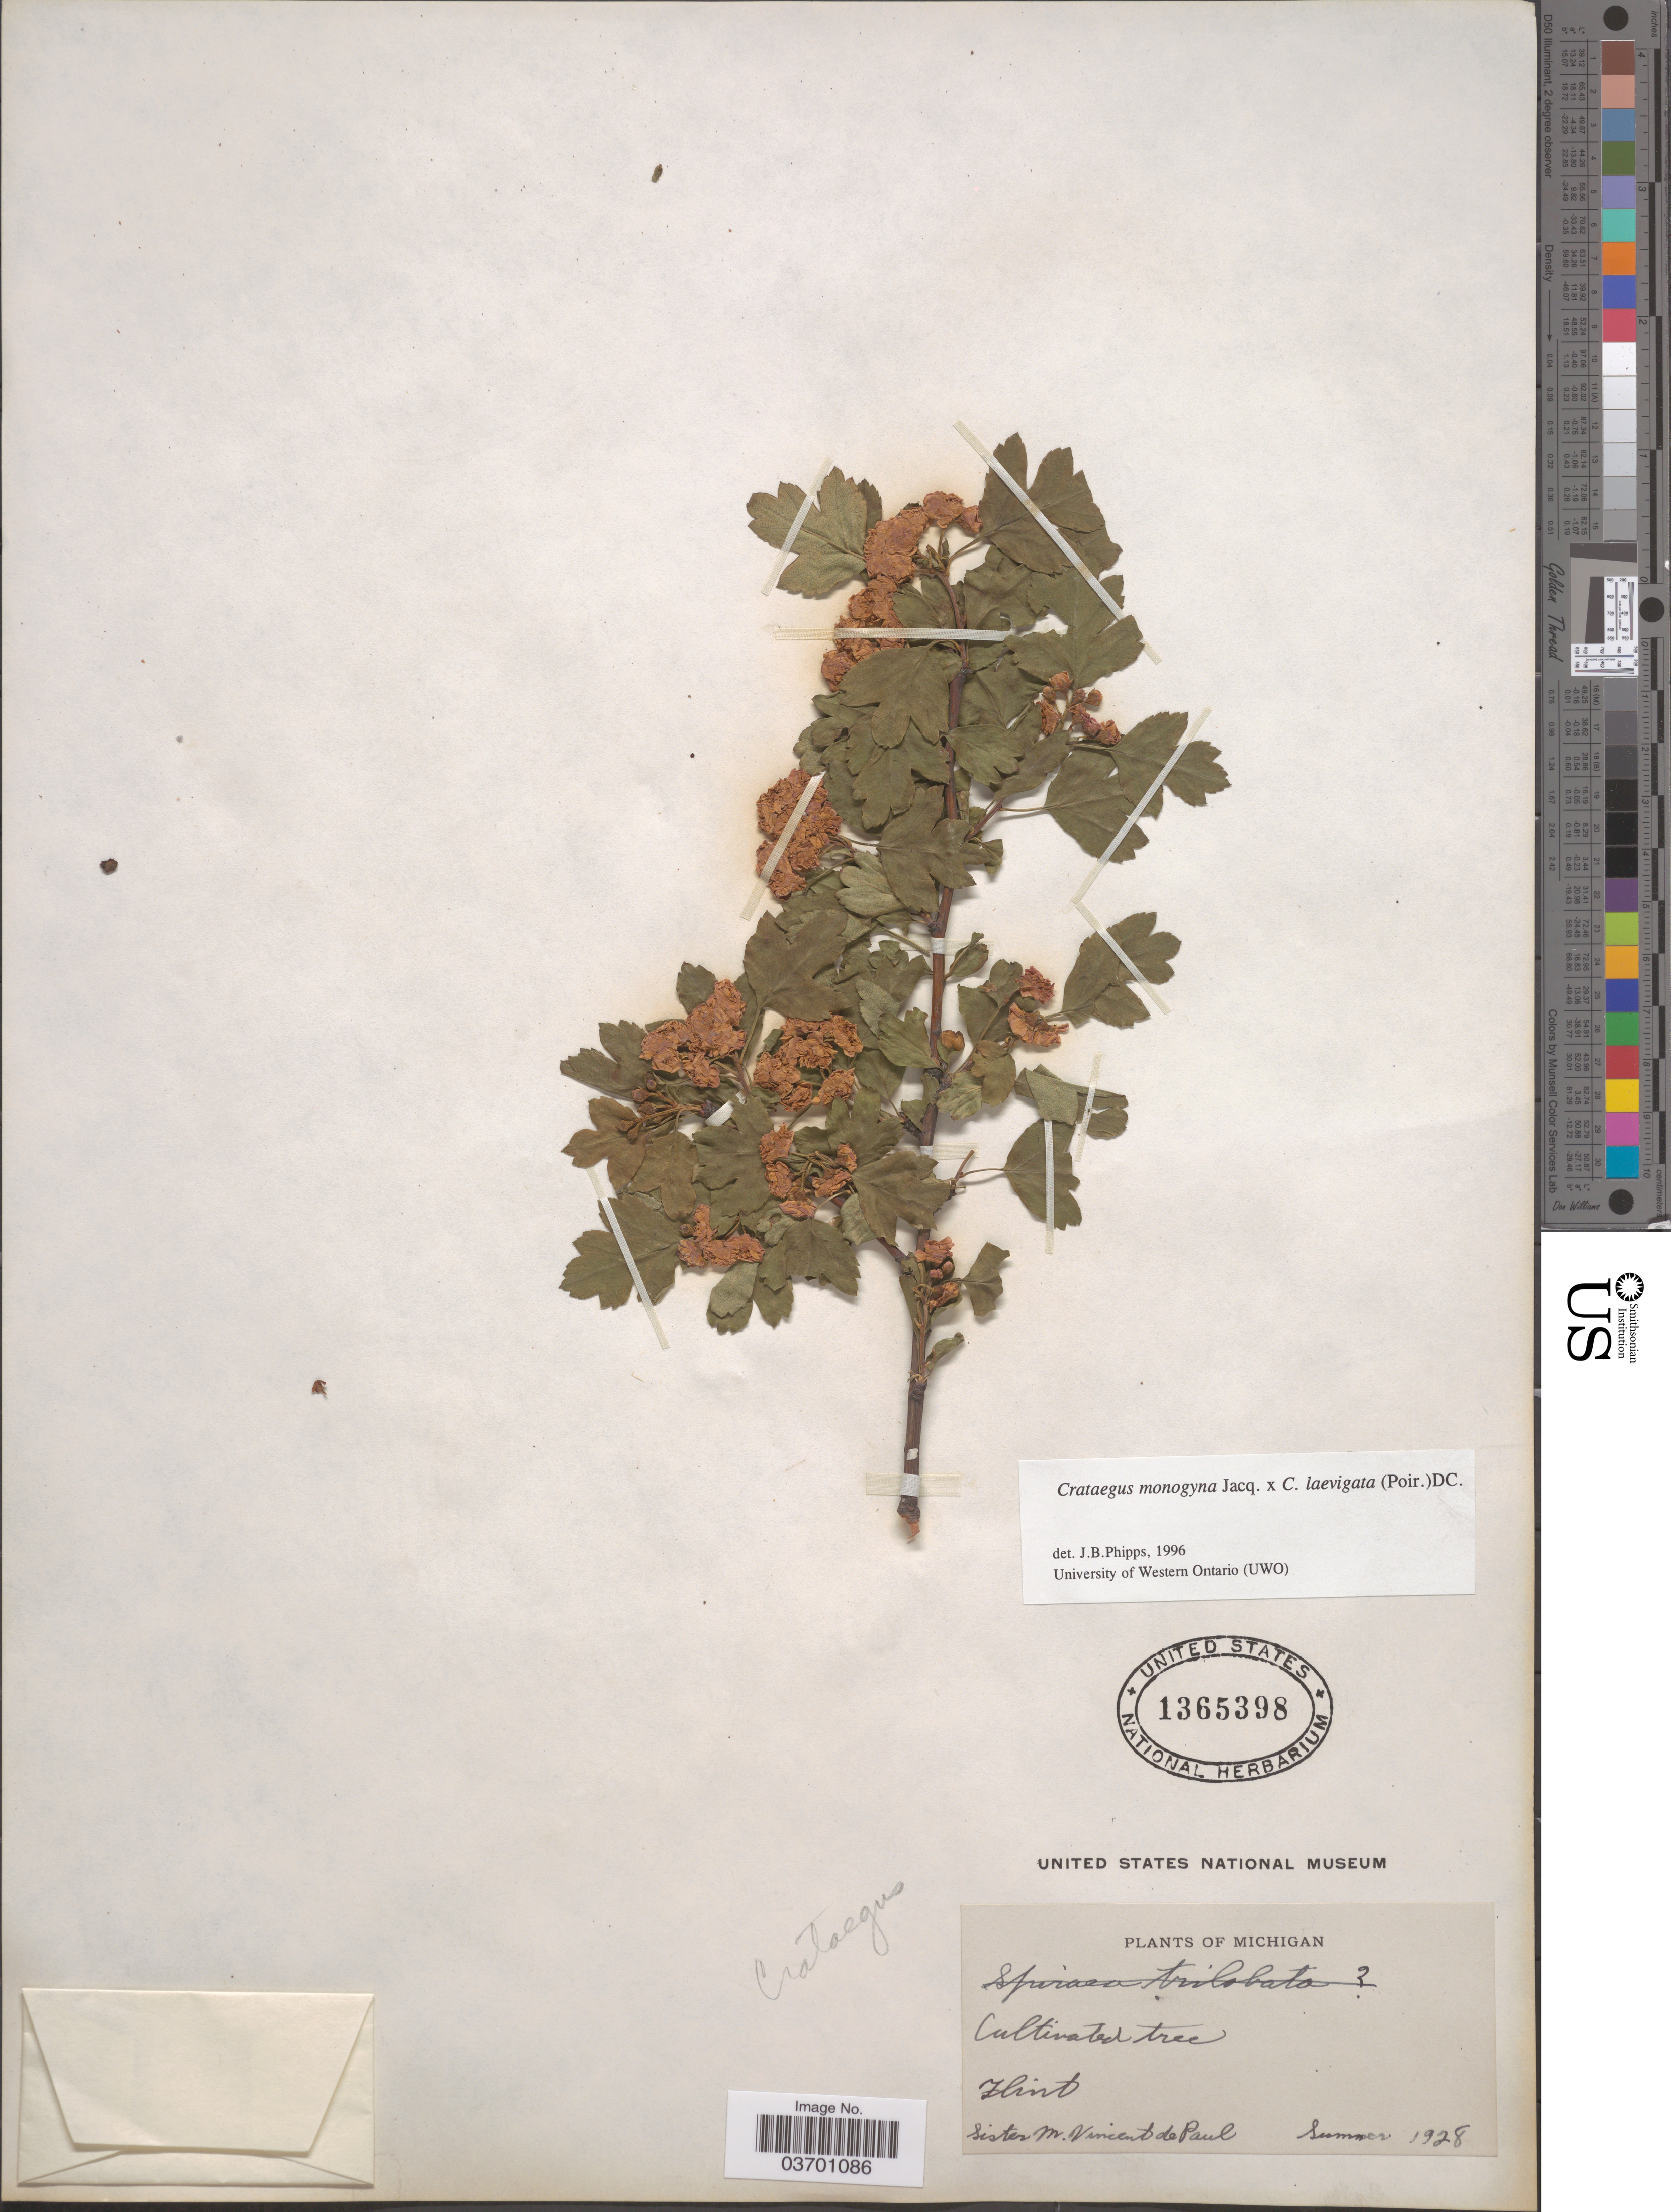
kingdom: Plantae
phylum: Tracheophyta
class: Magnoliopsida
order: Rosales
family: Rosaceae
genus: Crataegus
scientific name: Crataegus monogyna x C. laevigata DC.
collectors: S. Paul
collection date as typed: Summer 1928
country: United States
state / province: Michigan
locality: Flint.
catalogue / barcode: US 1365398